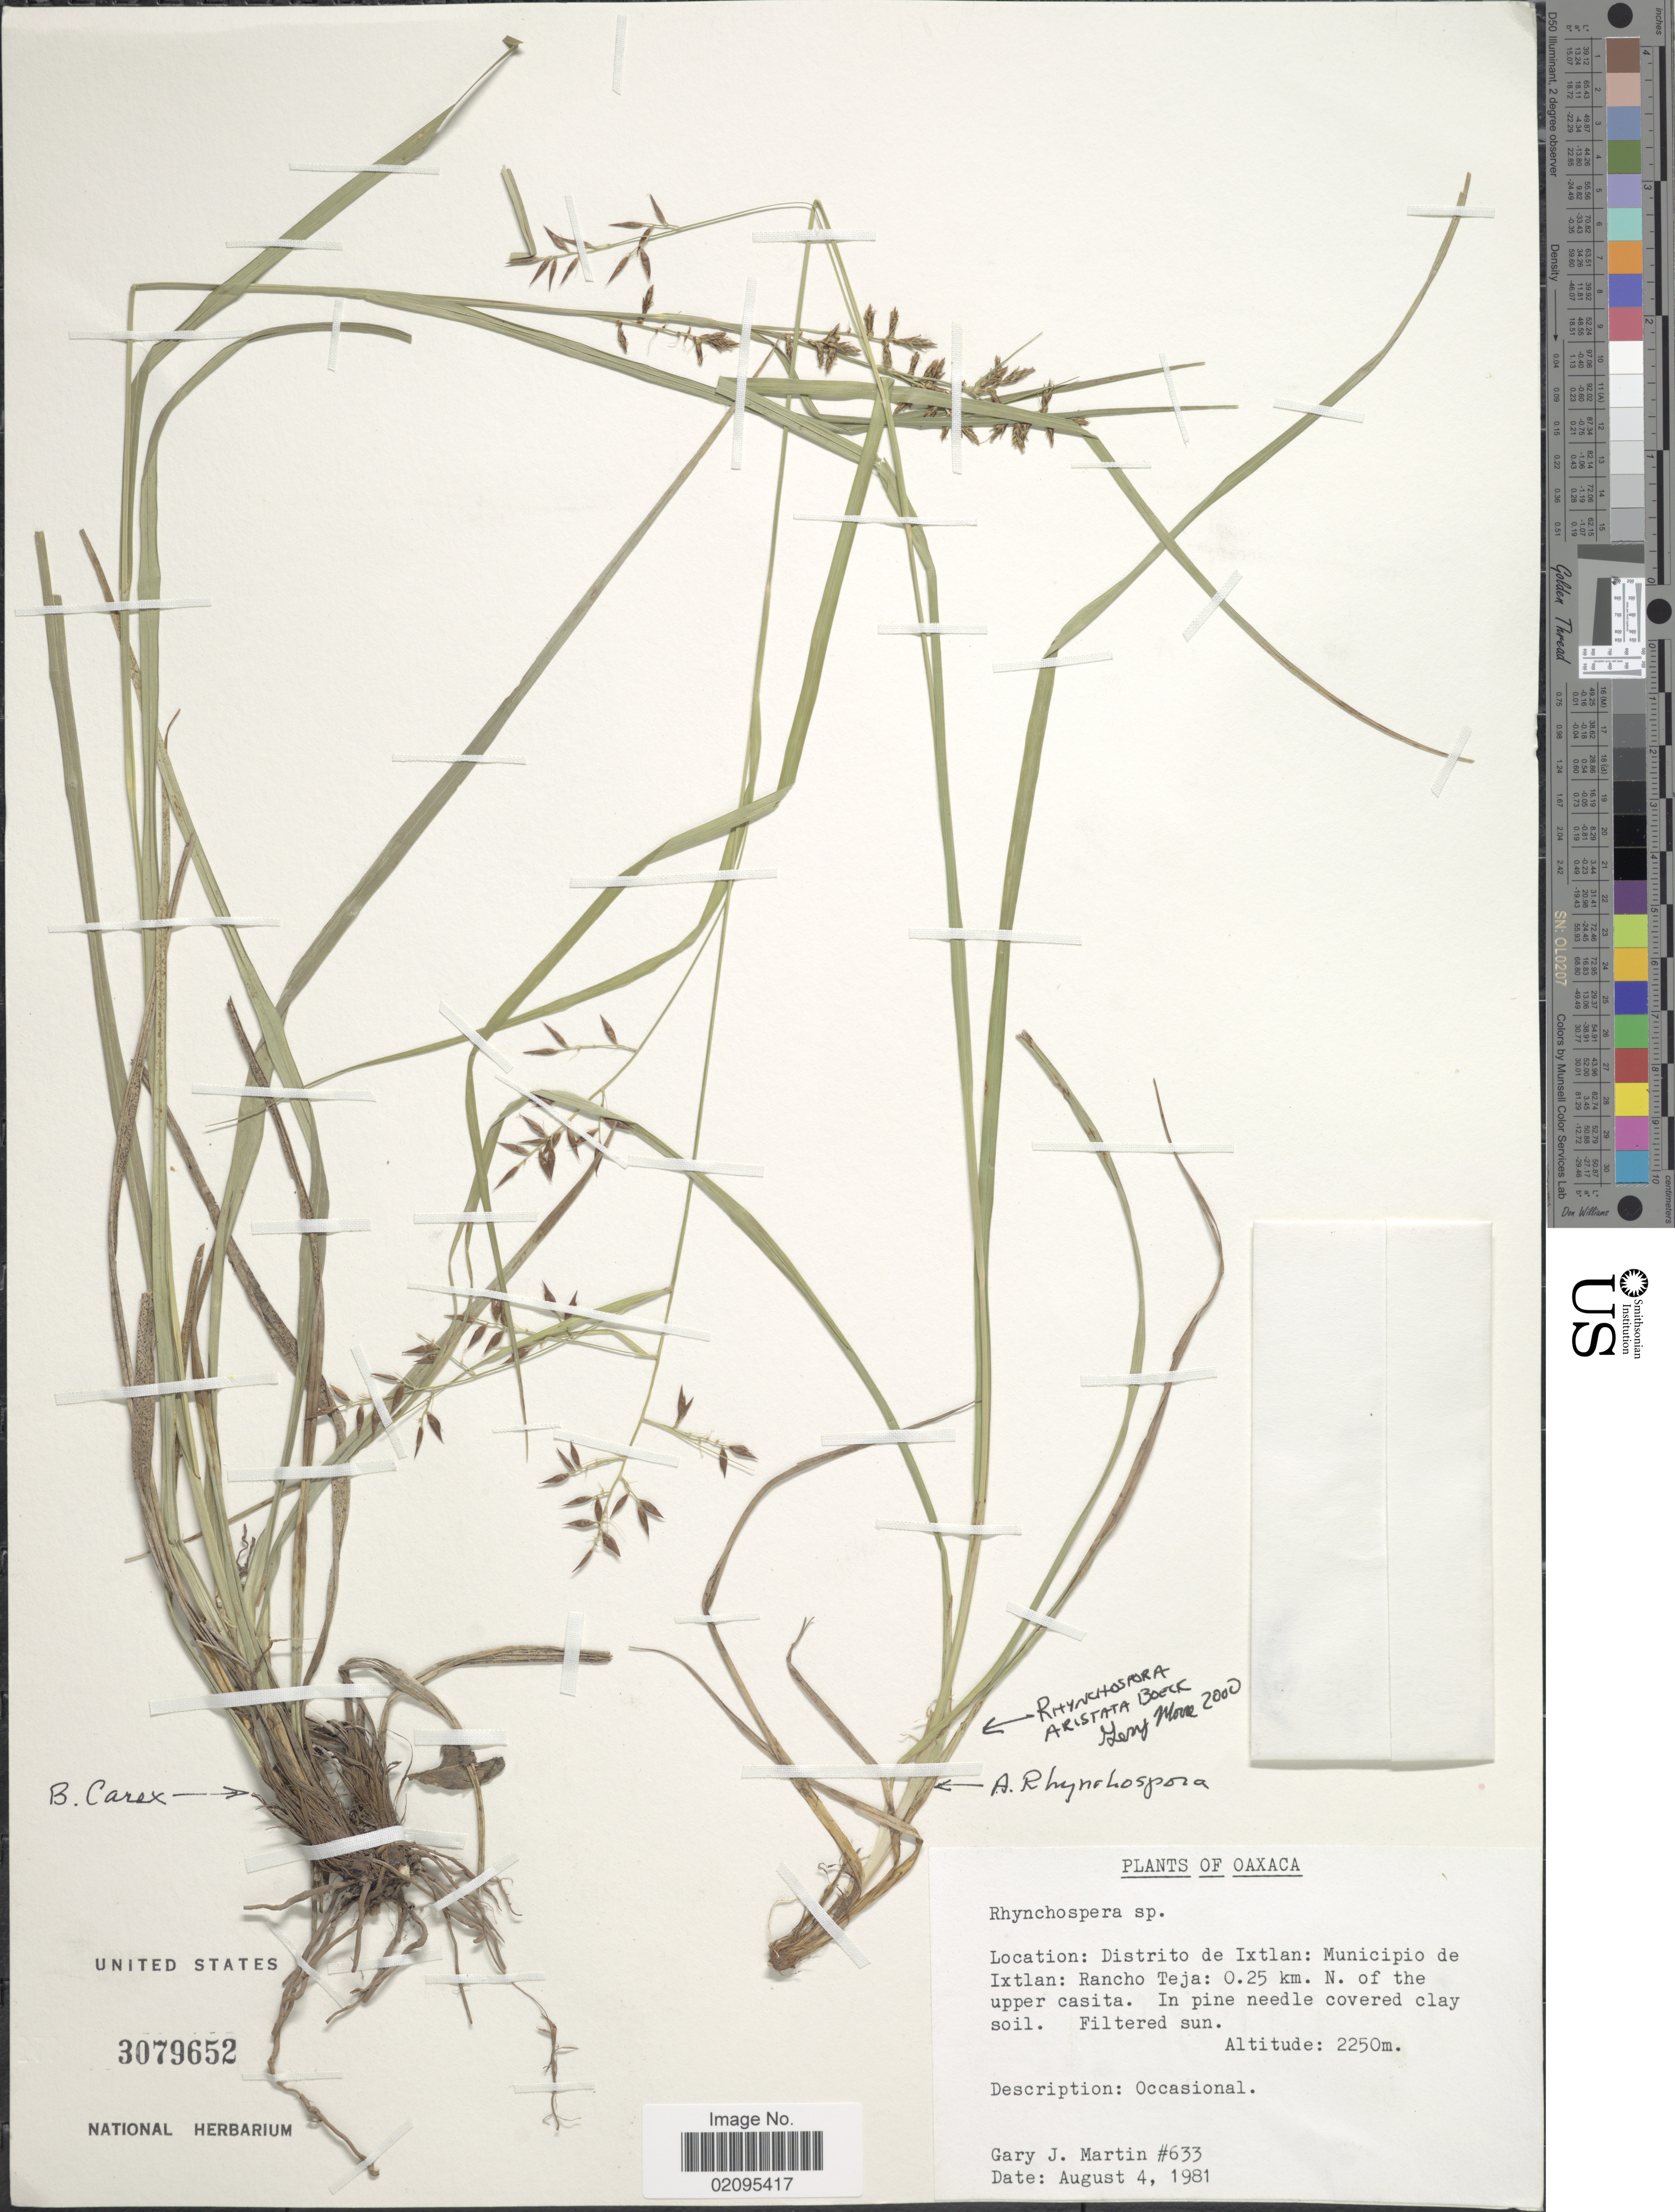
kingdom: Plantae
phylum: Tracheophyta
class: Liliopsida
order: Poales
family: Cyperaceae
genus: Rhynchospora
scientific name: Rhynchospora aristata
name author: Boeckeler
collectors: G. J. Martin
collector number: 633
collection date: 1981-08-04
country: Mexico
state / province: Oaxaca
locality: Distrito de Ixtlan: Municipio de Ixtlan: Rancho Teja: 0.25 km. N. of the upper casita.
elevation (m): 2250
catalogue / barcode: US 3079652